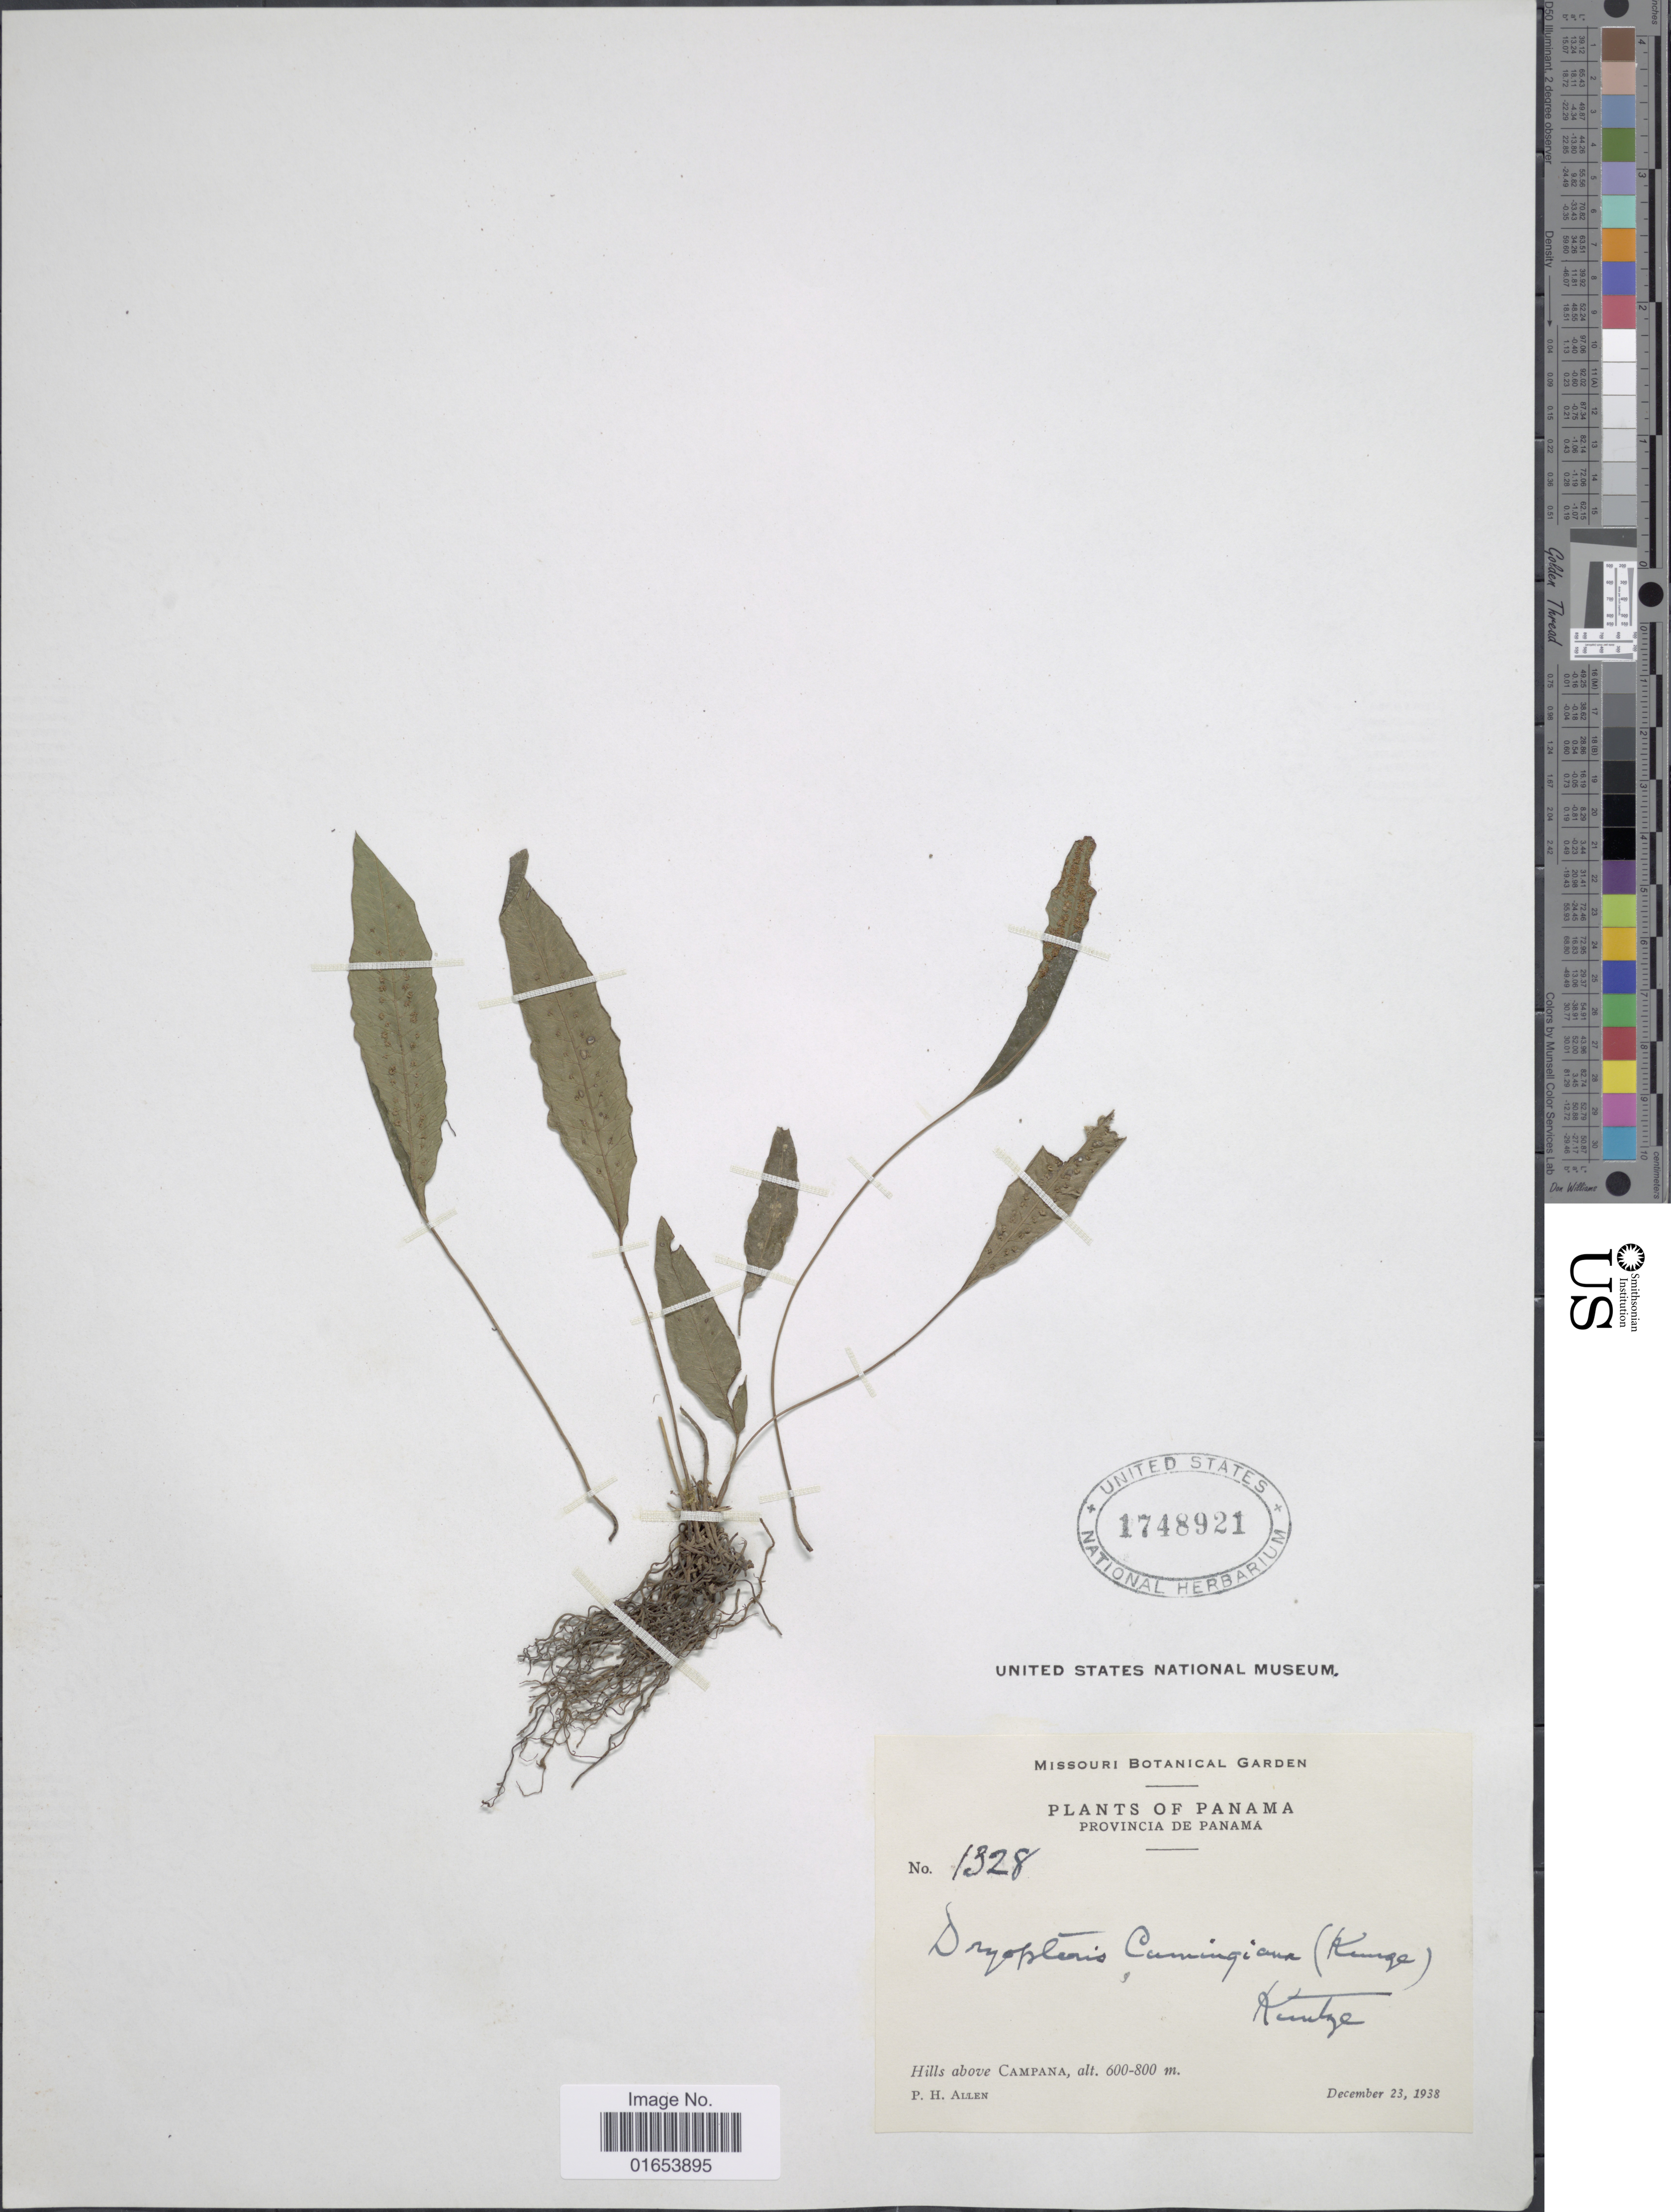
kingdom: Plantae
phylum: Tracheophyta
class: Polypodiopsida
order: Polypodiales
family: Thelypteridaceae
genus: Goniopteris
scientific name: Goniopteris cumingiana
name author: (Kunze) de Jonch. & Sen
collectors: P. H. Allen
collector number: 1328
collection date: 1938-12-23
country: Panama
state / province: Panamá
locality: Provincia De Panama, Hills above Campana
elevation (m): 600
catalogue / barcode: US 1748921